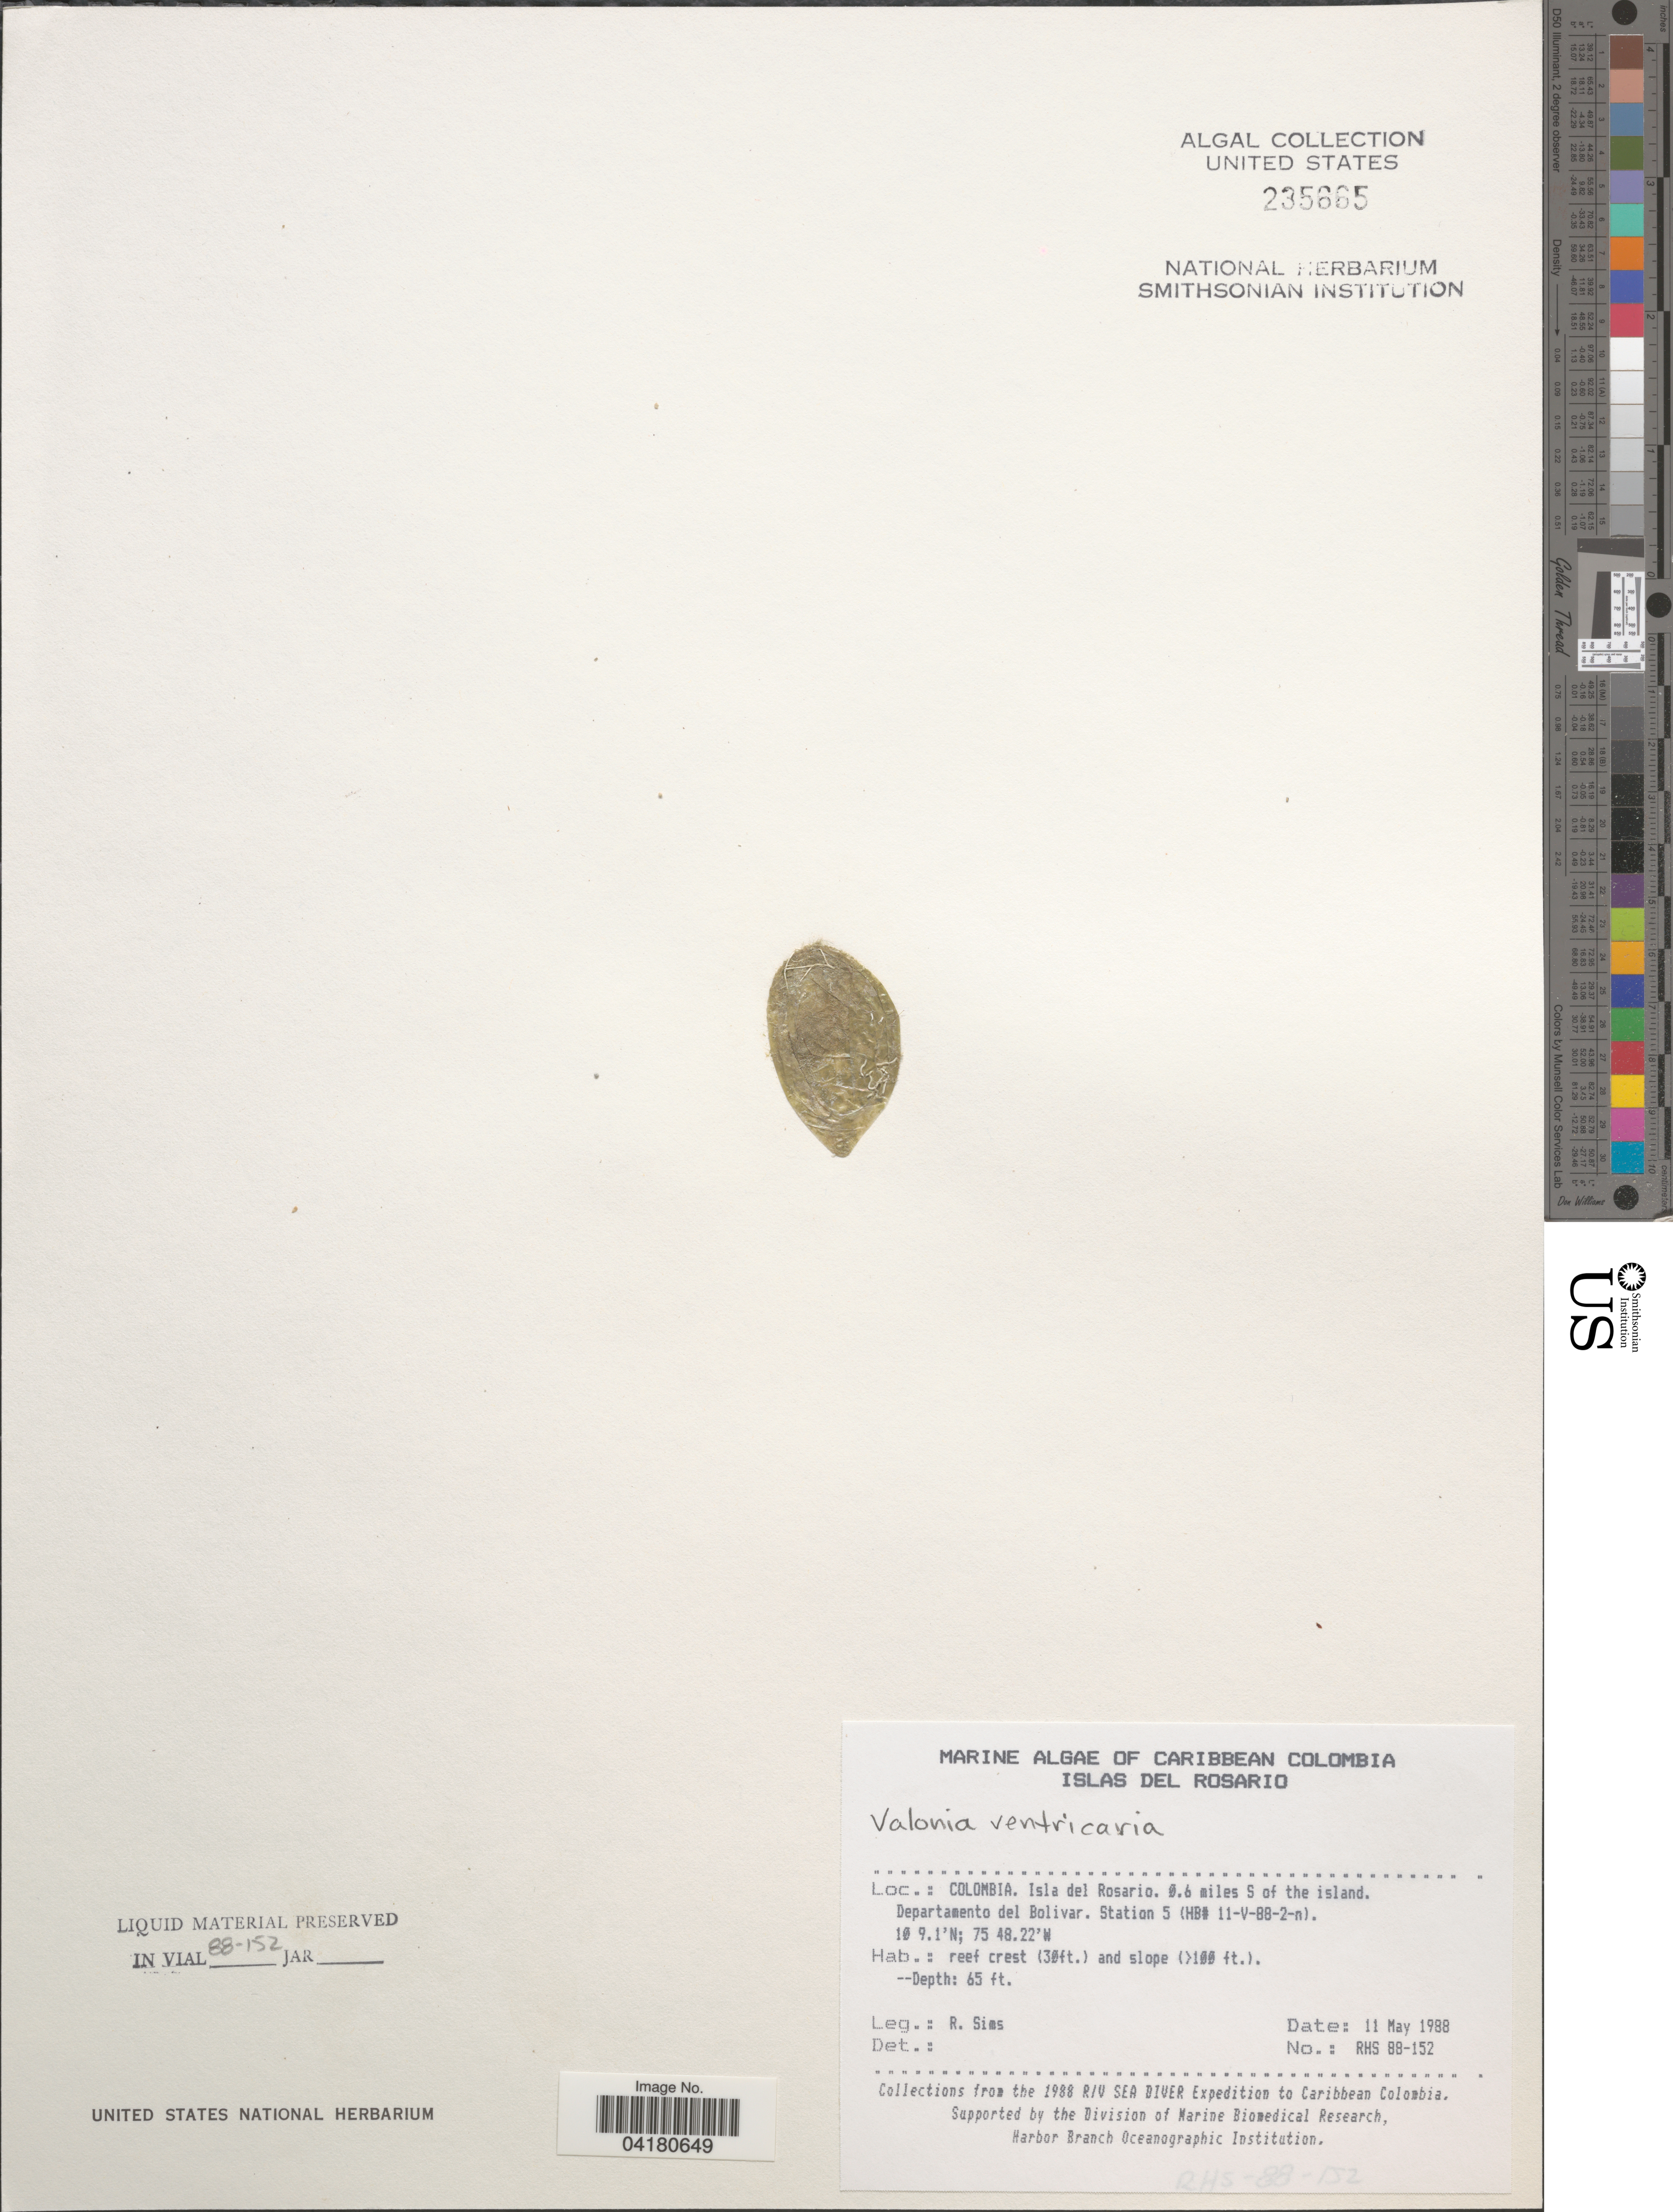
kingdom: Plantae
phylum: Chlorophyta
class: Ulvophyceae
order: Siphonocladales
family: Valoniaceae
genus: Valonia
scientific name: Valonia ventricaria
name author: J. Agardh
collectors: R. Sims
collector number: RHS88-152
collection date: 1988-05-11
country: Colombia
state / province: Bolívar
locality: Caribbean Colombia. Isla del Rosario. 0.6 miles S of the island. Departamento del Bolivar Station 5 (HB# 11-V-88-2-n). The 1988 R/V Sea Diver Expedition to Caribbean Colombia.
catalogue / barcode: US 235665